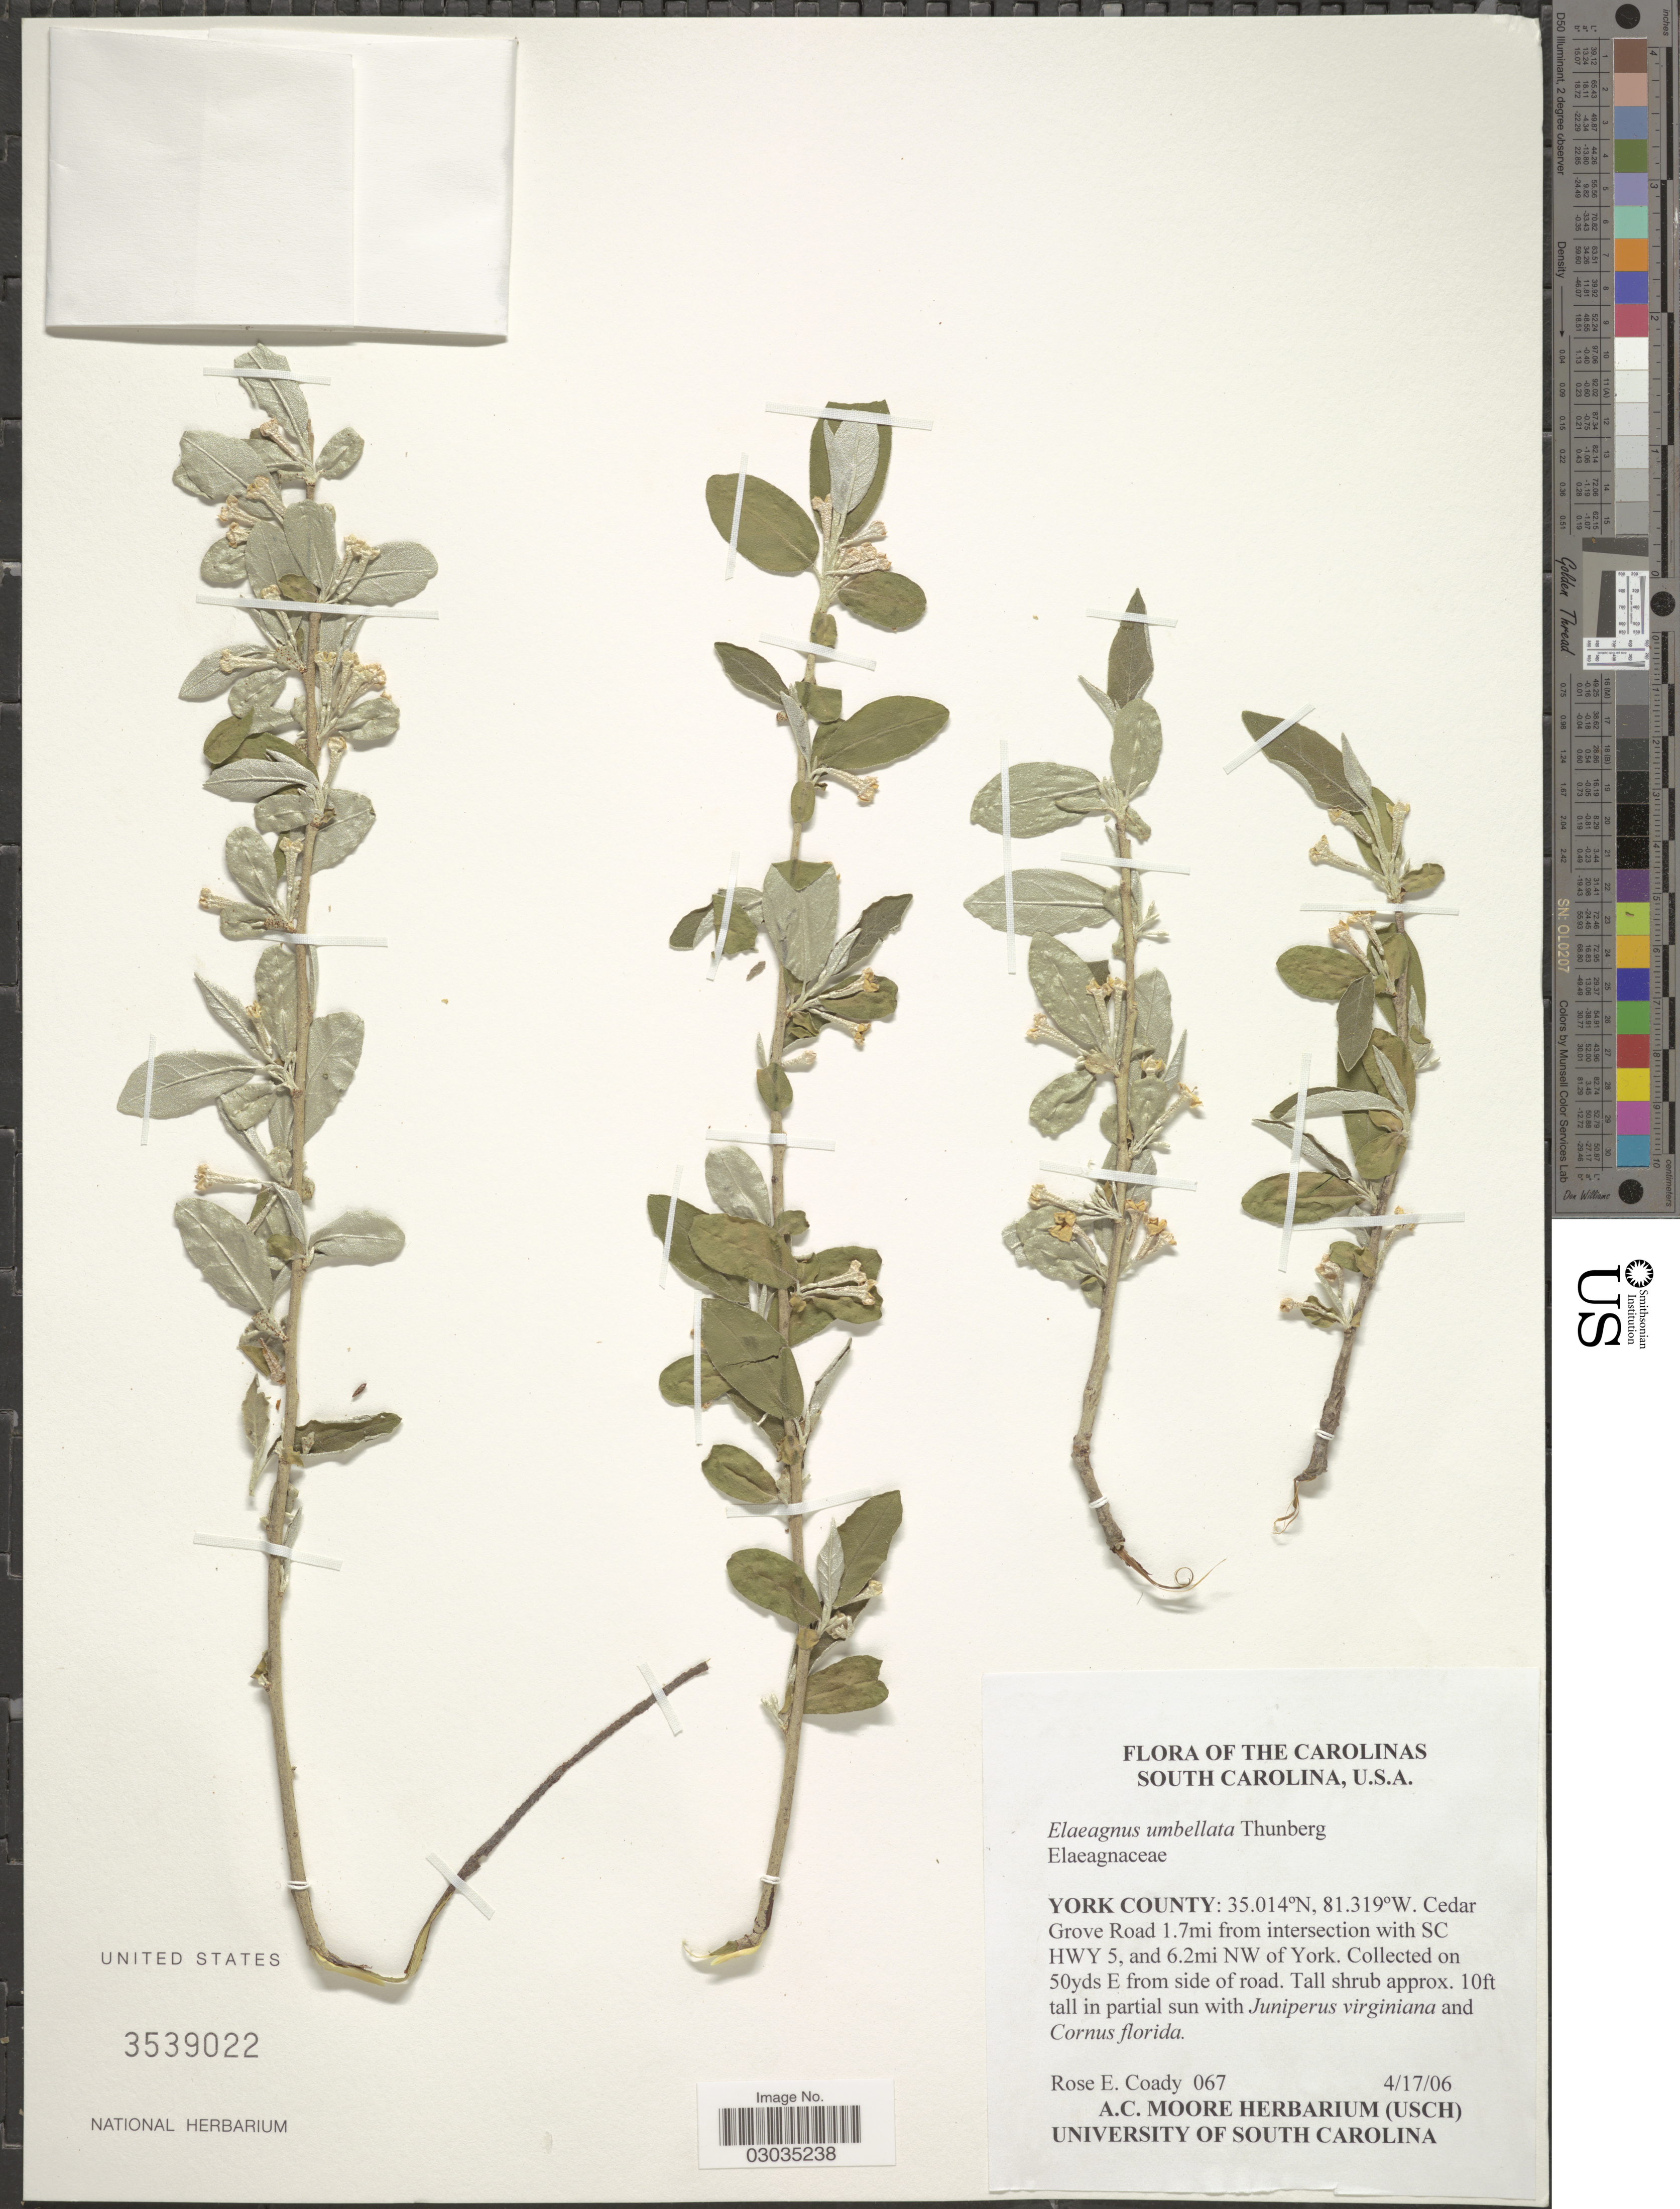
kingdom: Plantae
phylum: Tracheophyta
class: Magnoliopsida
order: Rosales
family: Elaeagnaceae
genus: Elaeagnus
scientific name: Elaeagnus umbellata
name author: Thunb.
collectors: R. Coady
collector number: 067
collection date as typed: Transcribed d/m/y: 17/4/6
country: United States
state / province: South Carolina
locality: The Carolinas, York County: Cedar Grove Road, 1.7mi from intersection with SC HWY 5, and 6.2mi NW of York, on 50yds E from side of road.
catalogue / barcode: US 3539022